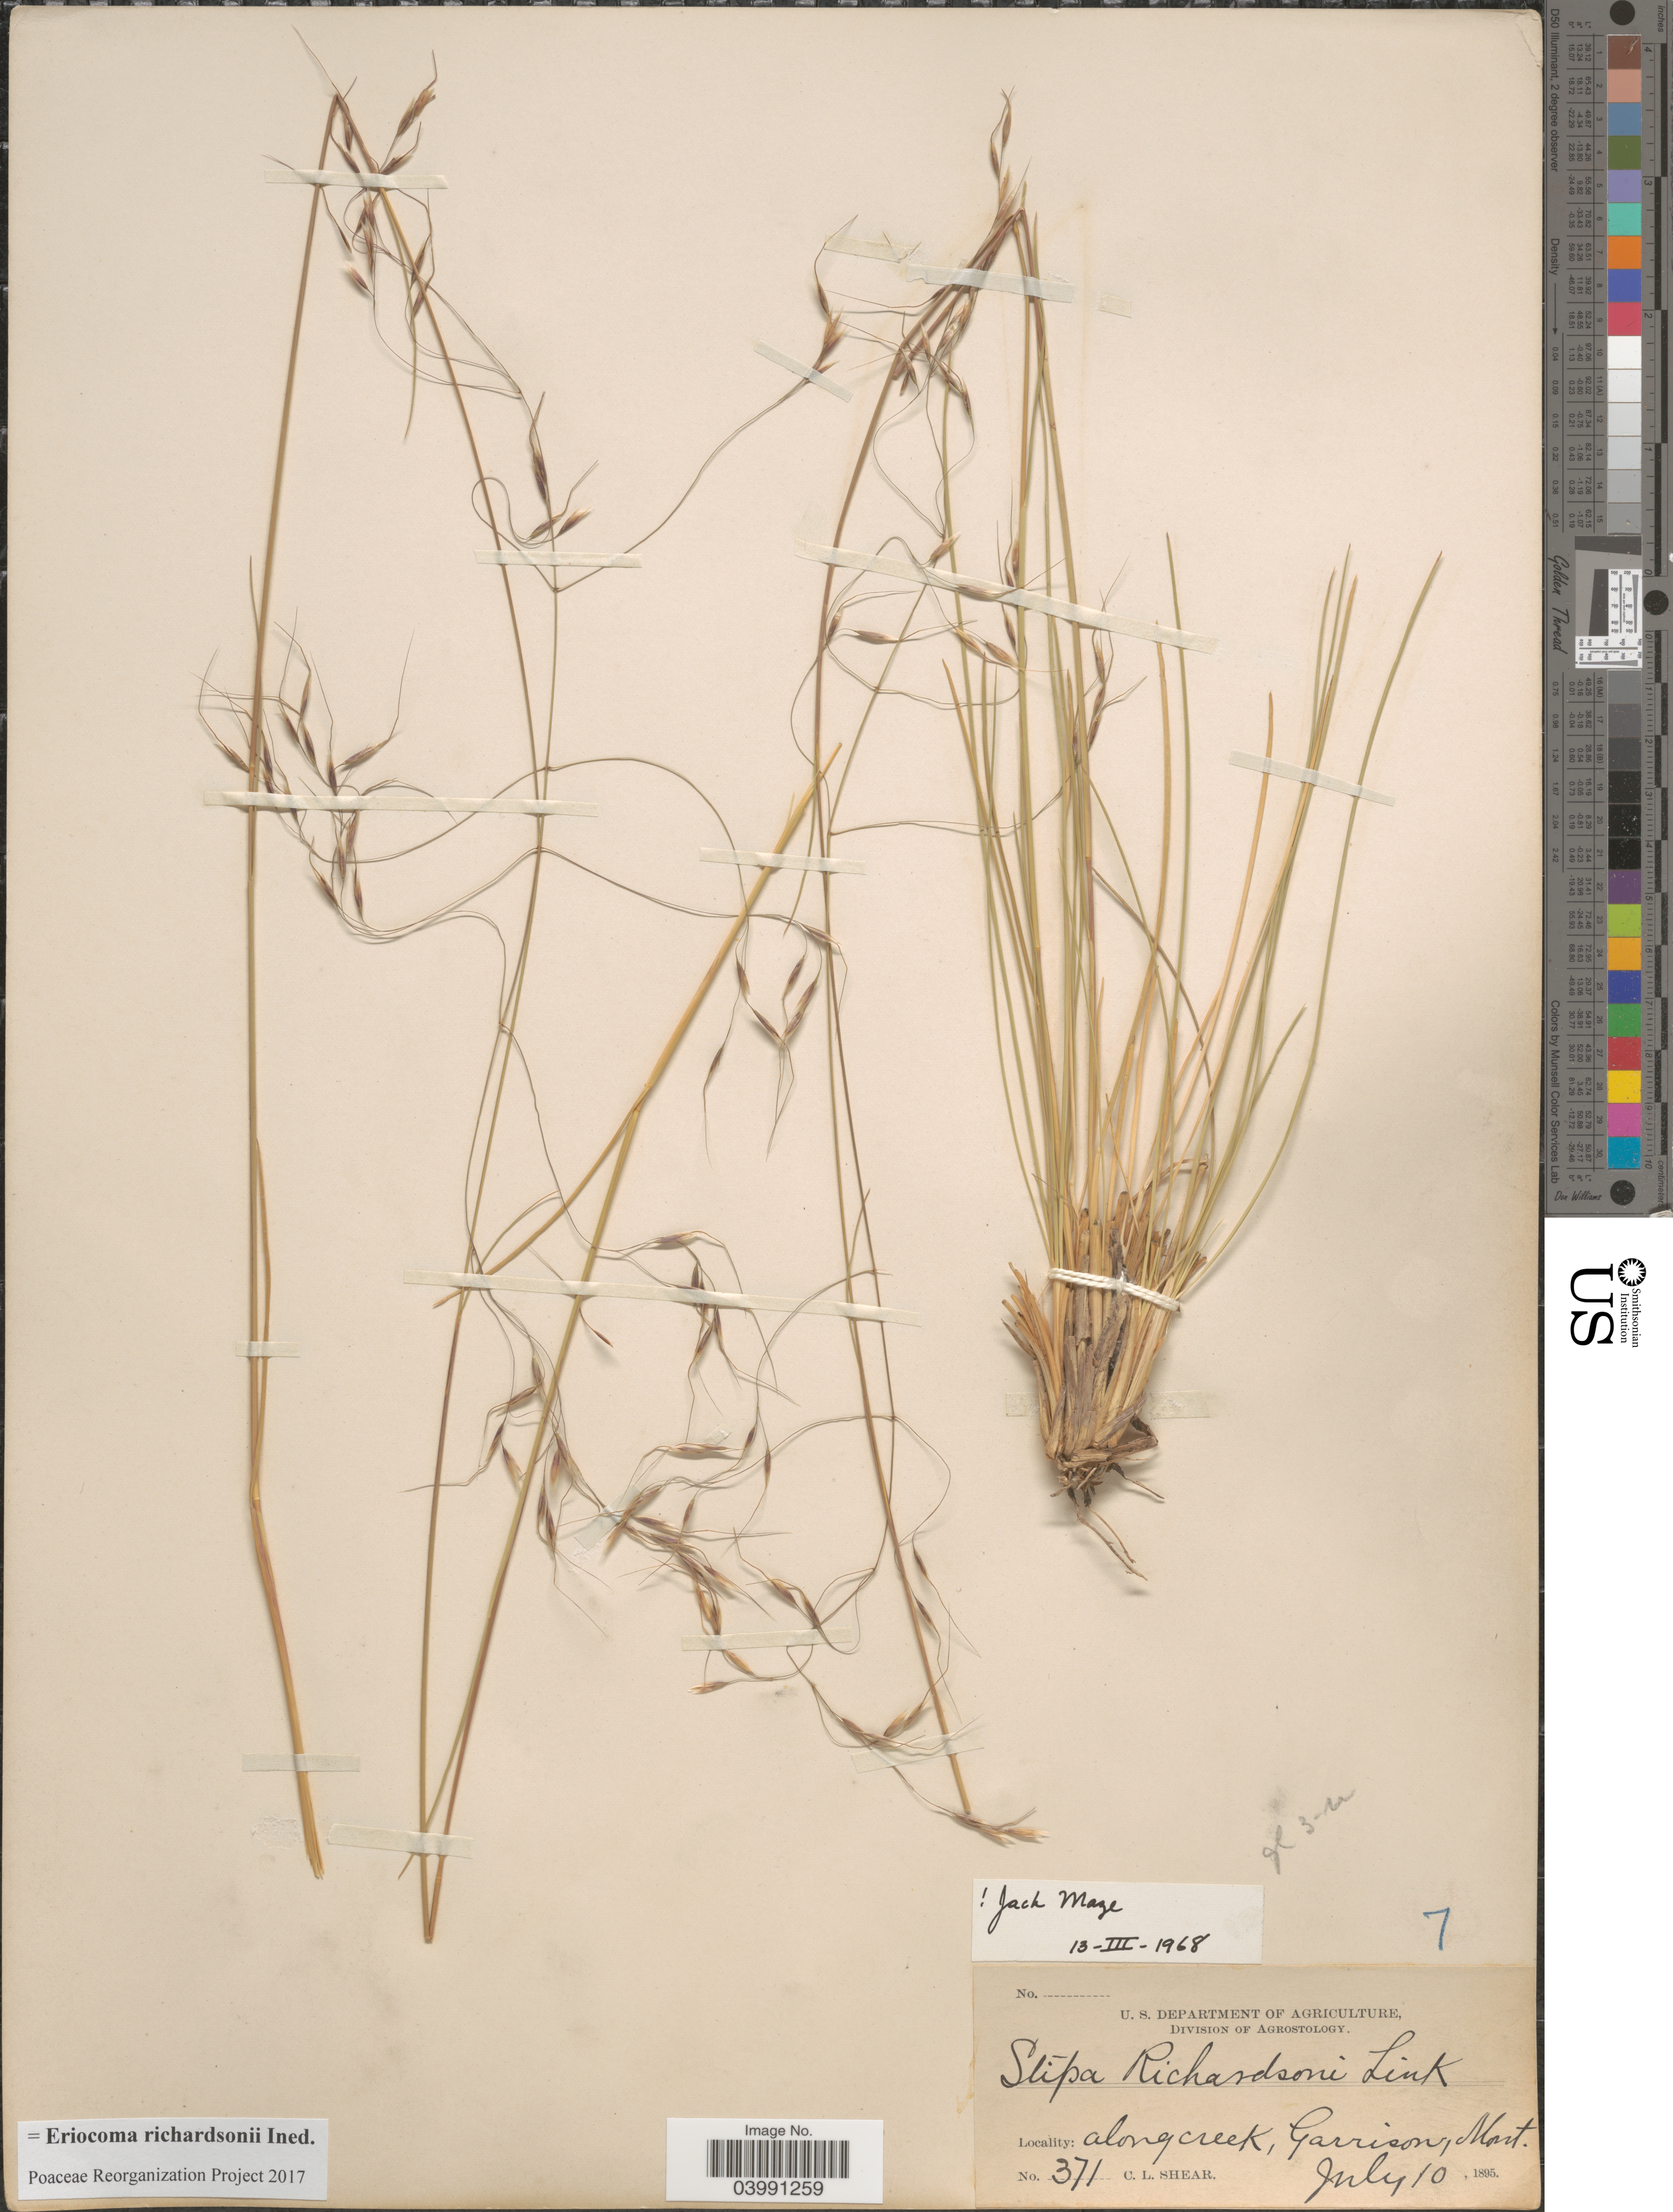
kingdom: Plantae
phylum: Tracheophyta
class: Liliopsida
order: Poales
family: Poaceae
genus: Eriocoma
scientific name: Eriocoma richardsonii ined.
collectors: C. L. Shear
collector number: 371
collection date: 1895-07-10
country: United States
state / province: Montana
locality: Along creek, Garrison.